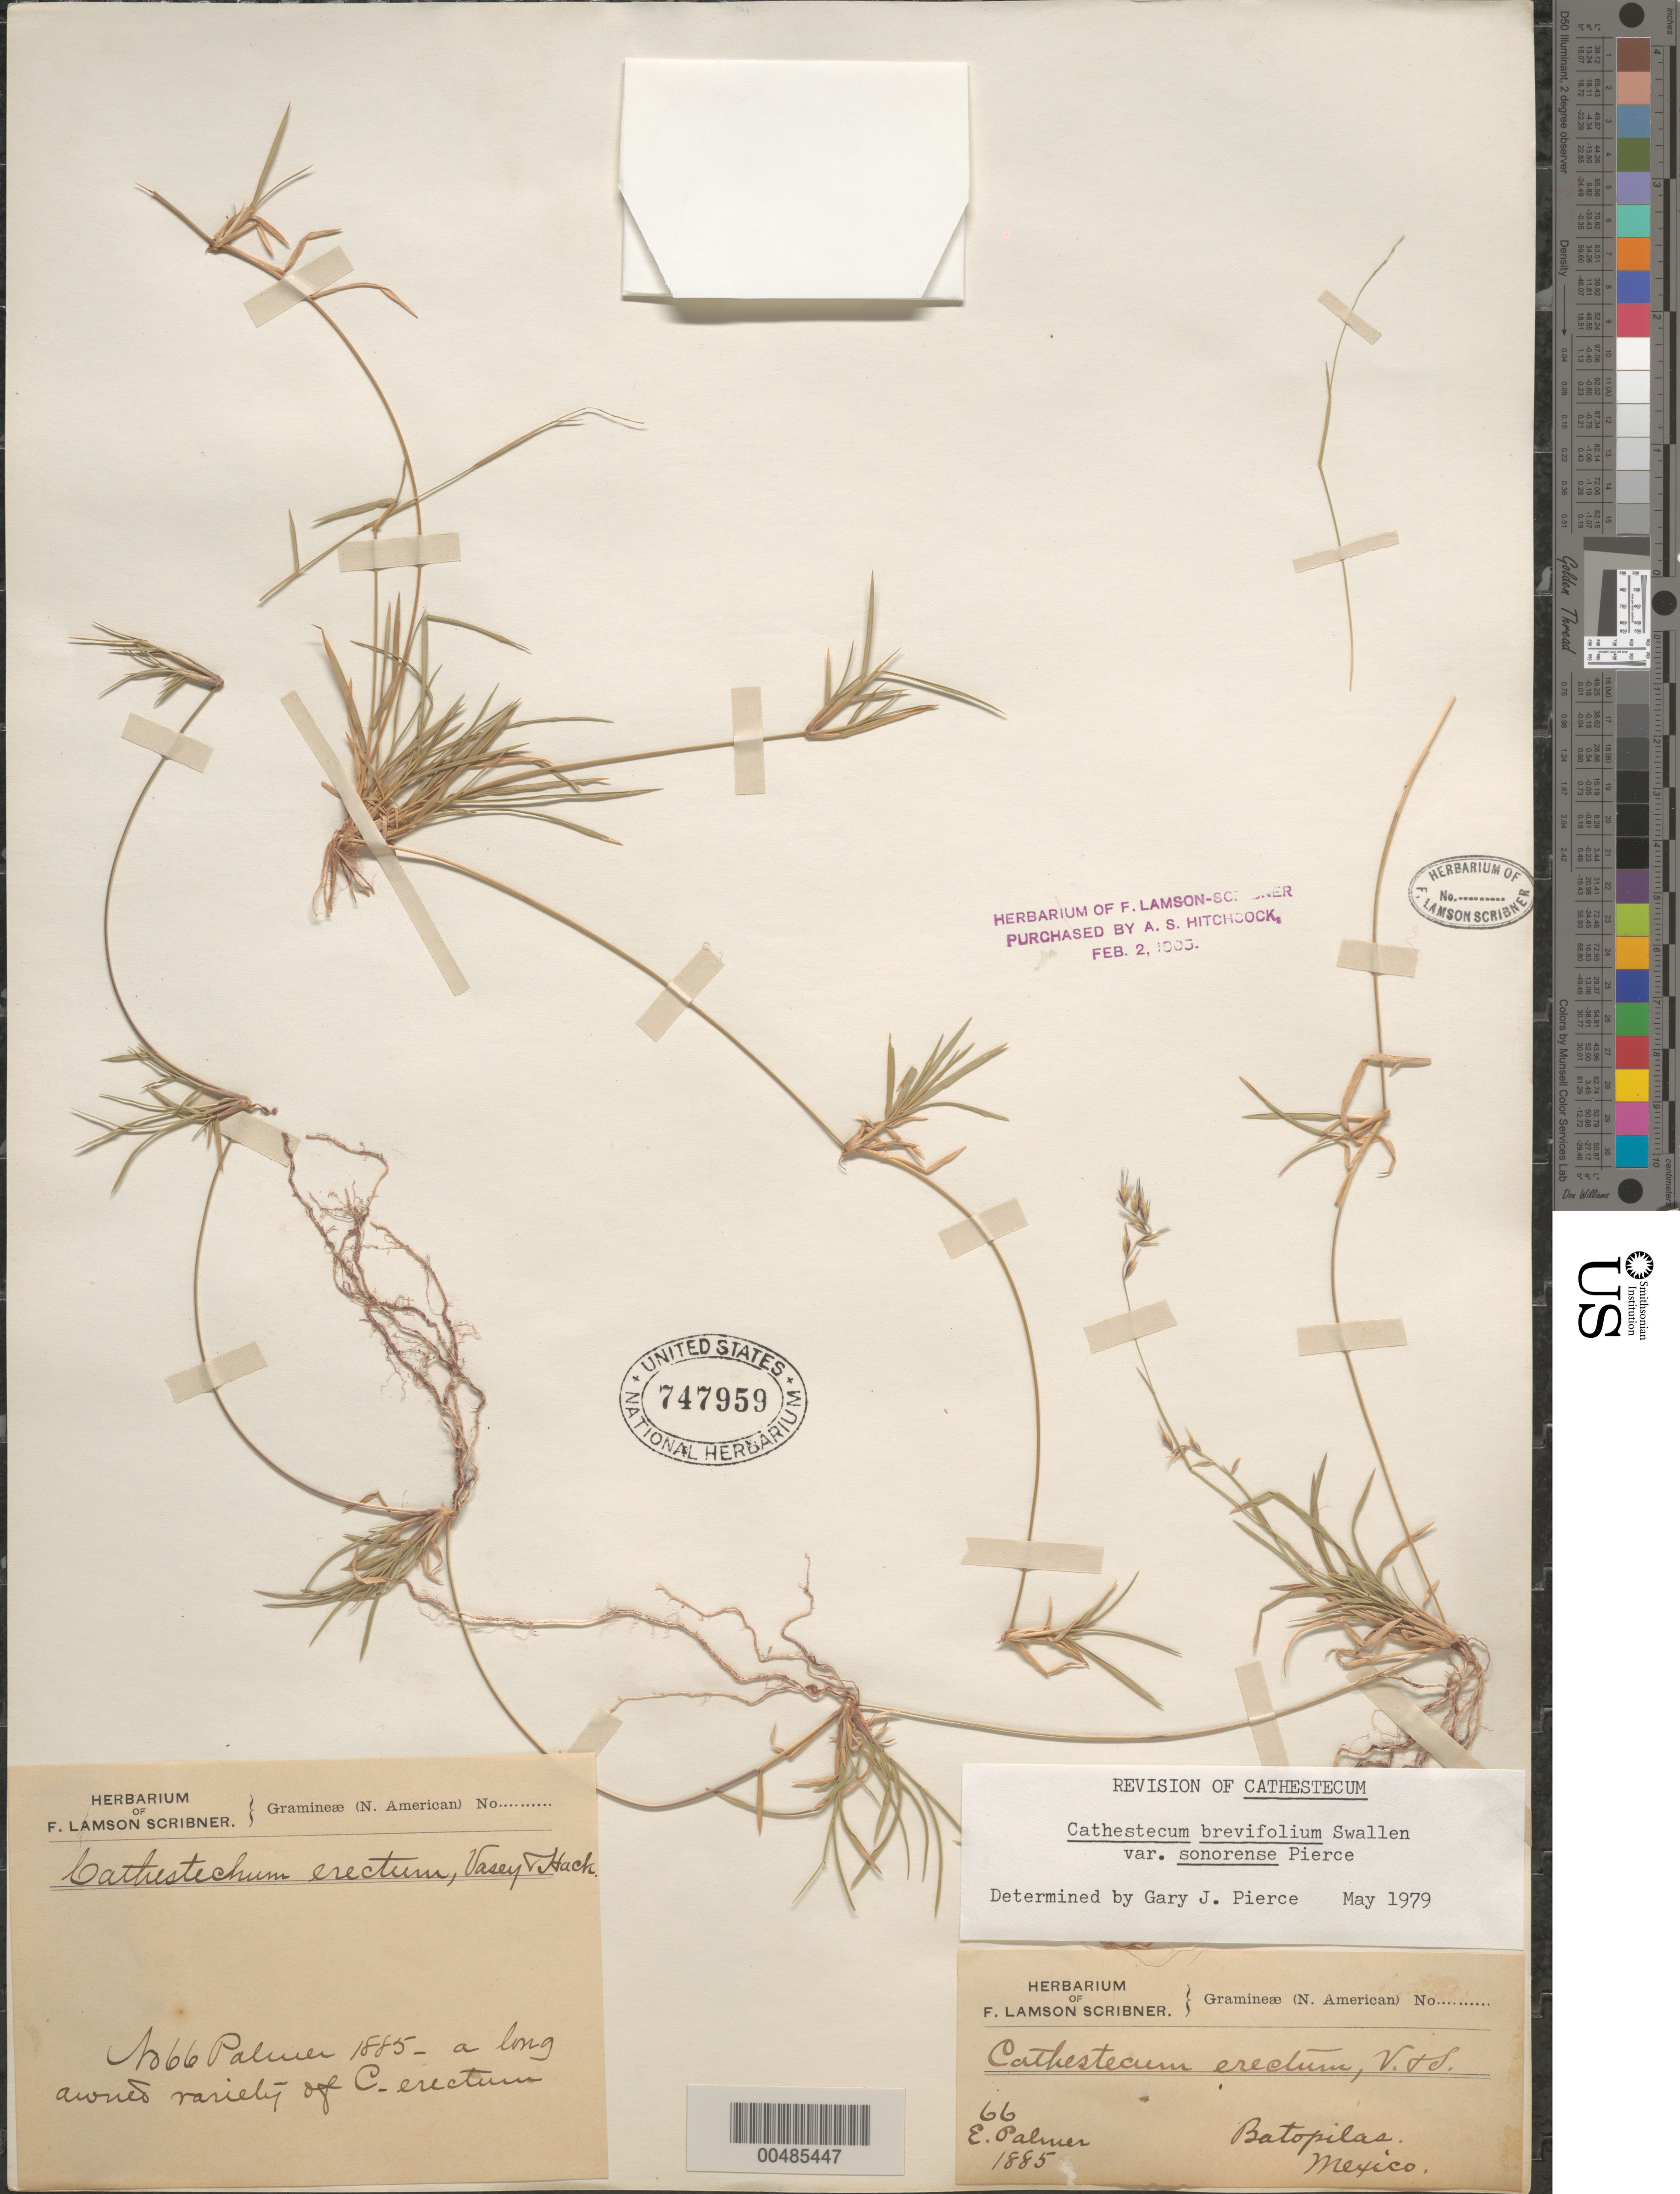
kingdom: Plantae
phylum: Tracheophyta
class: Liliopsida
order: Poales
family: Poaceae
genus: Cathestecum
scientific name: Cathestecum brevifolium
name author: Swallen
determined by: Pierce, G. J.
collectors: E. Palmer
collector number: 66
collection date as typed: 1885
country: Mexico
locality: Batopilas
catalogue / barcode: US 747959